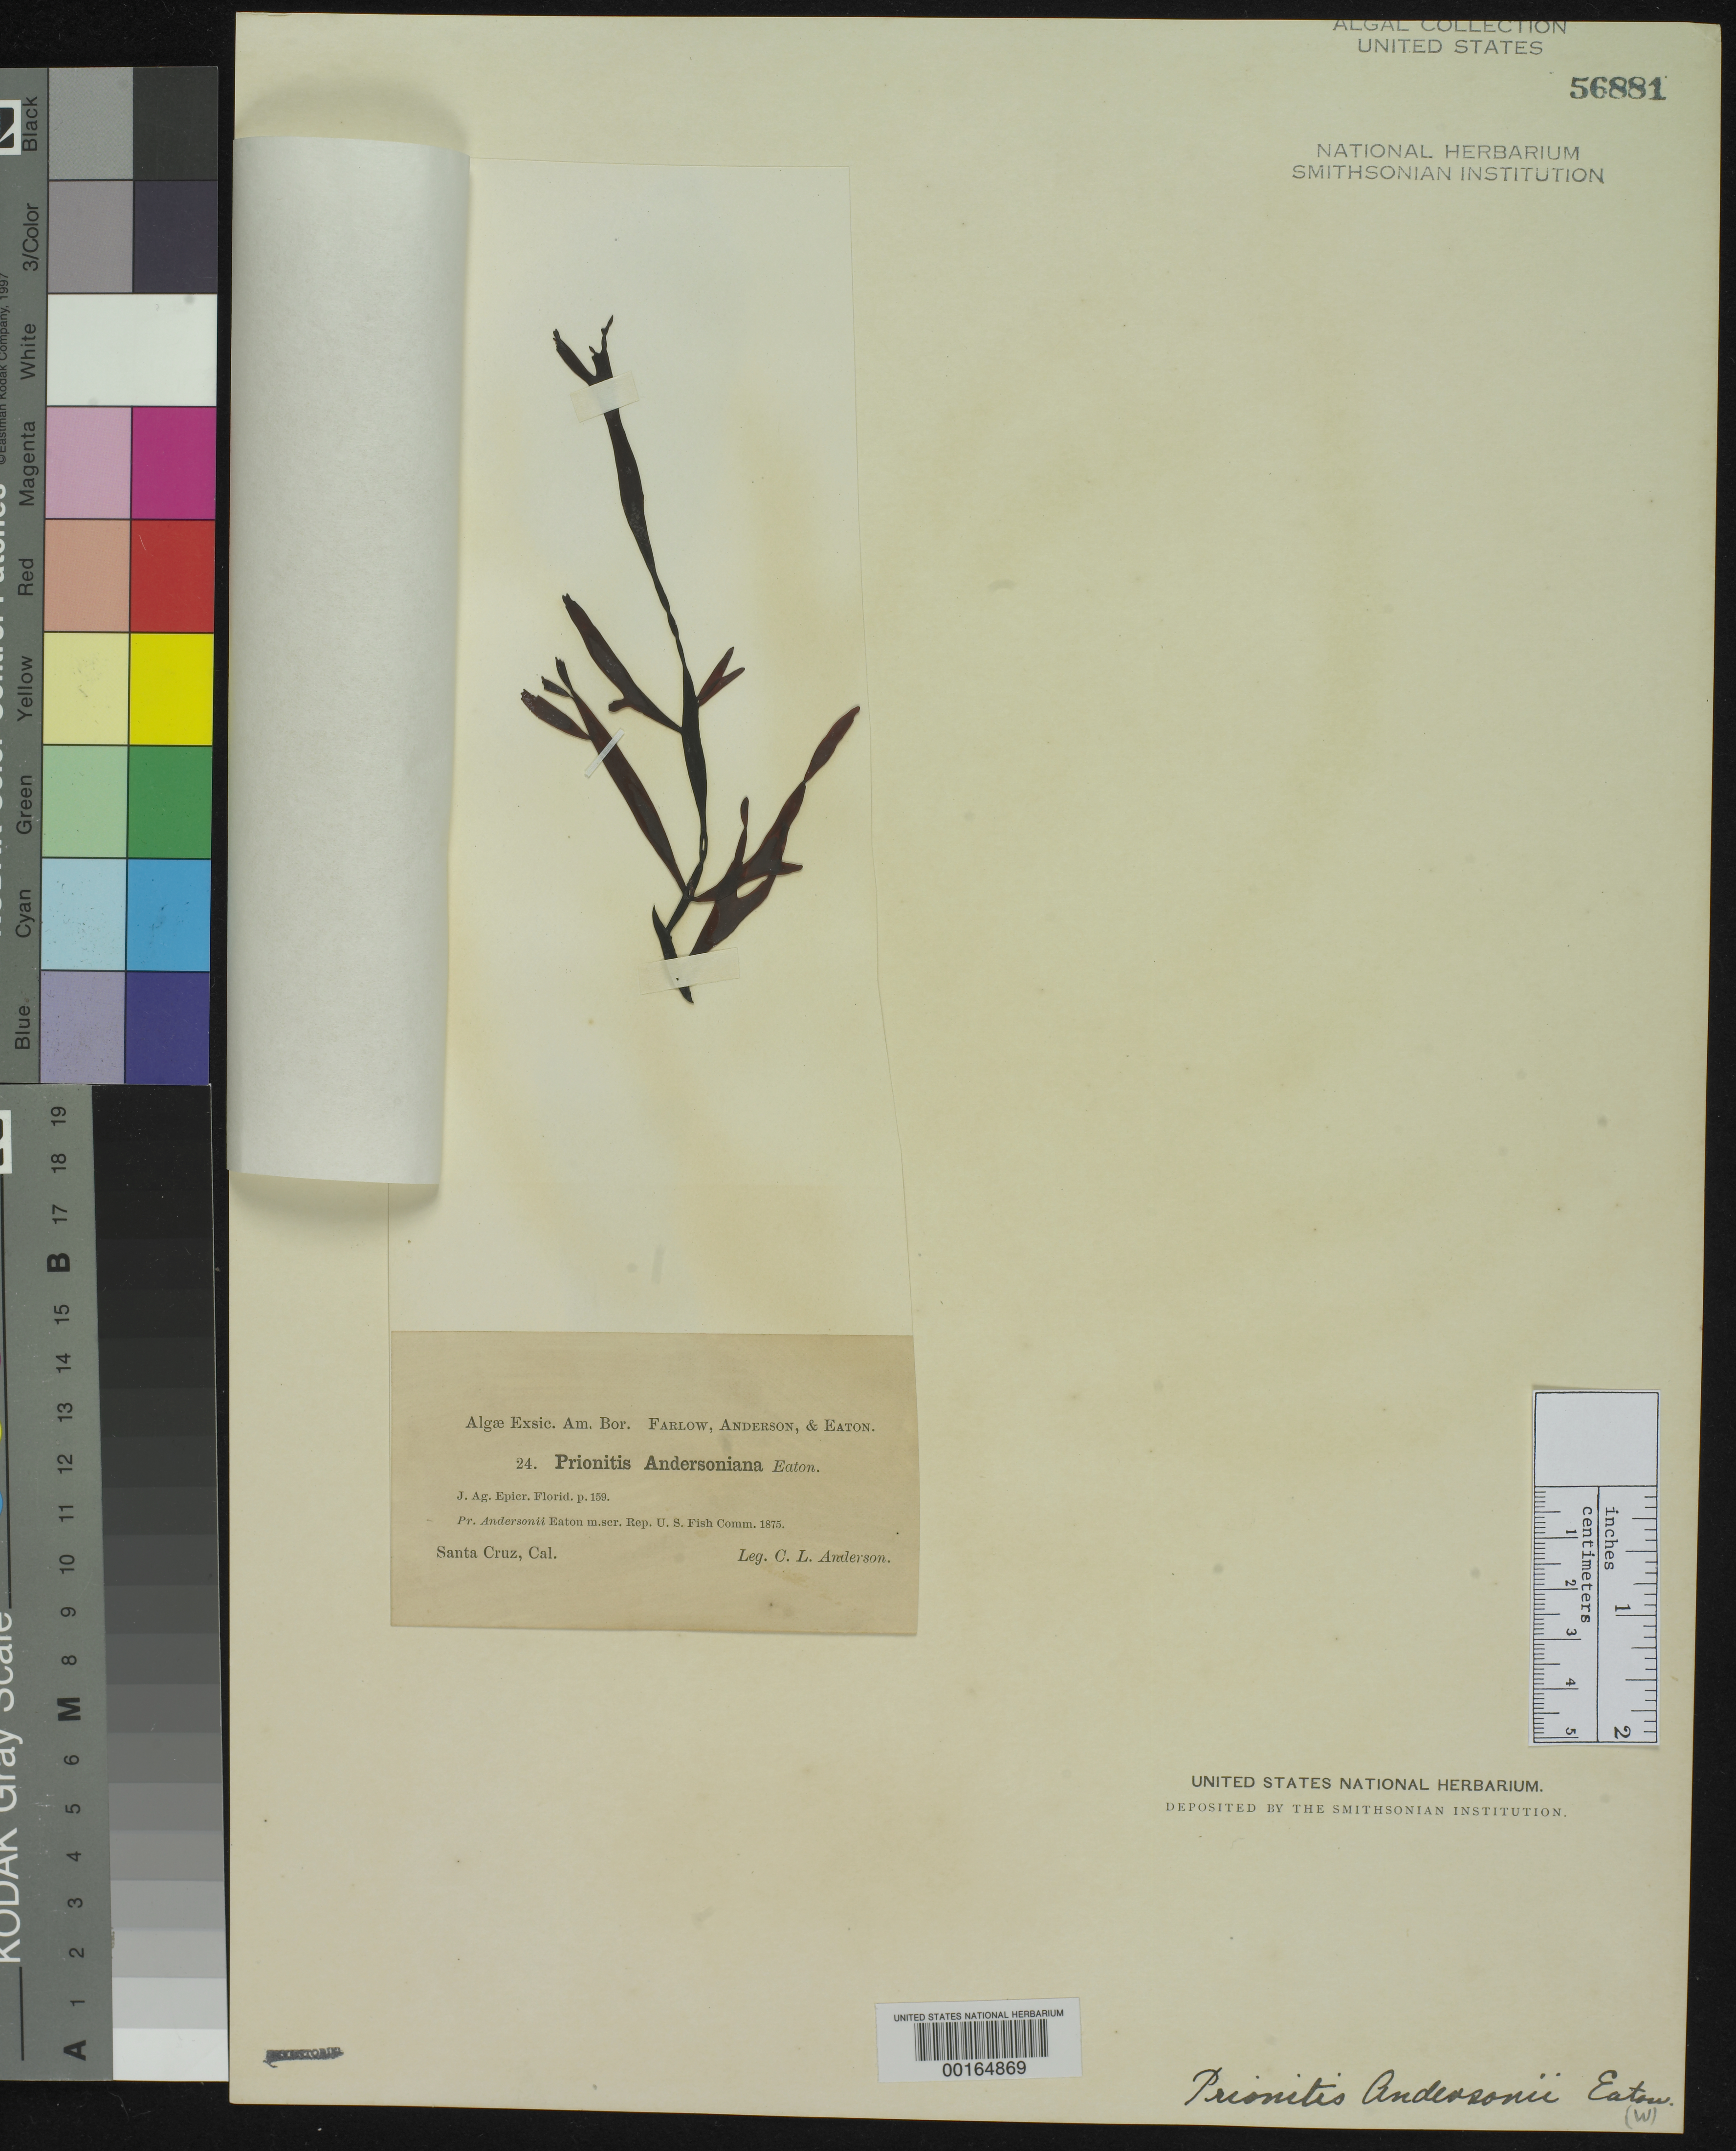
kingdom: Plantae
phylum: Rhodophyta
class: Florideophyceae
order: Cryptonemiales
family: Cryptonemiaceae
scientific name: Prionitis andersoniana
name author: D.C. Eaton ex J. Agardh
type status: Isotype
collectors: C. L. Anderson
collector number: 24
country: United States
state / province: California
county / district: Santa Cruz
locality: Santa Cruz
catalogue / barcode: US 56881